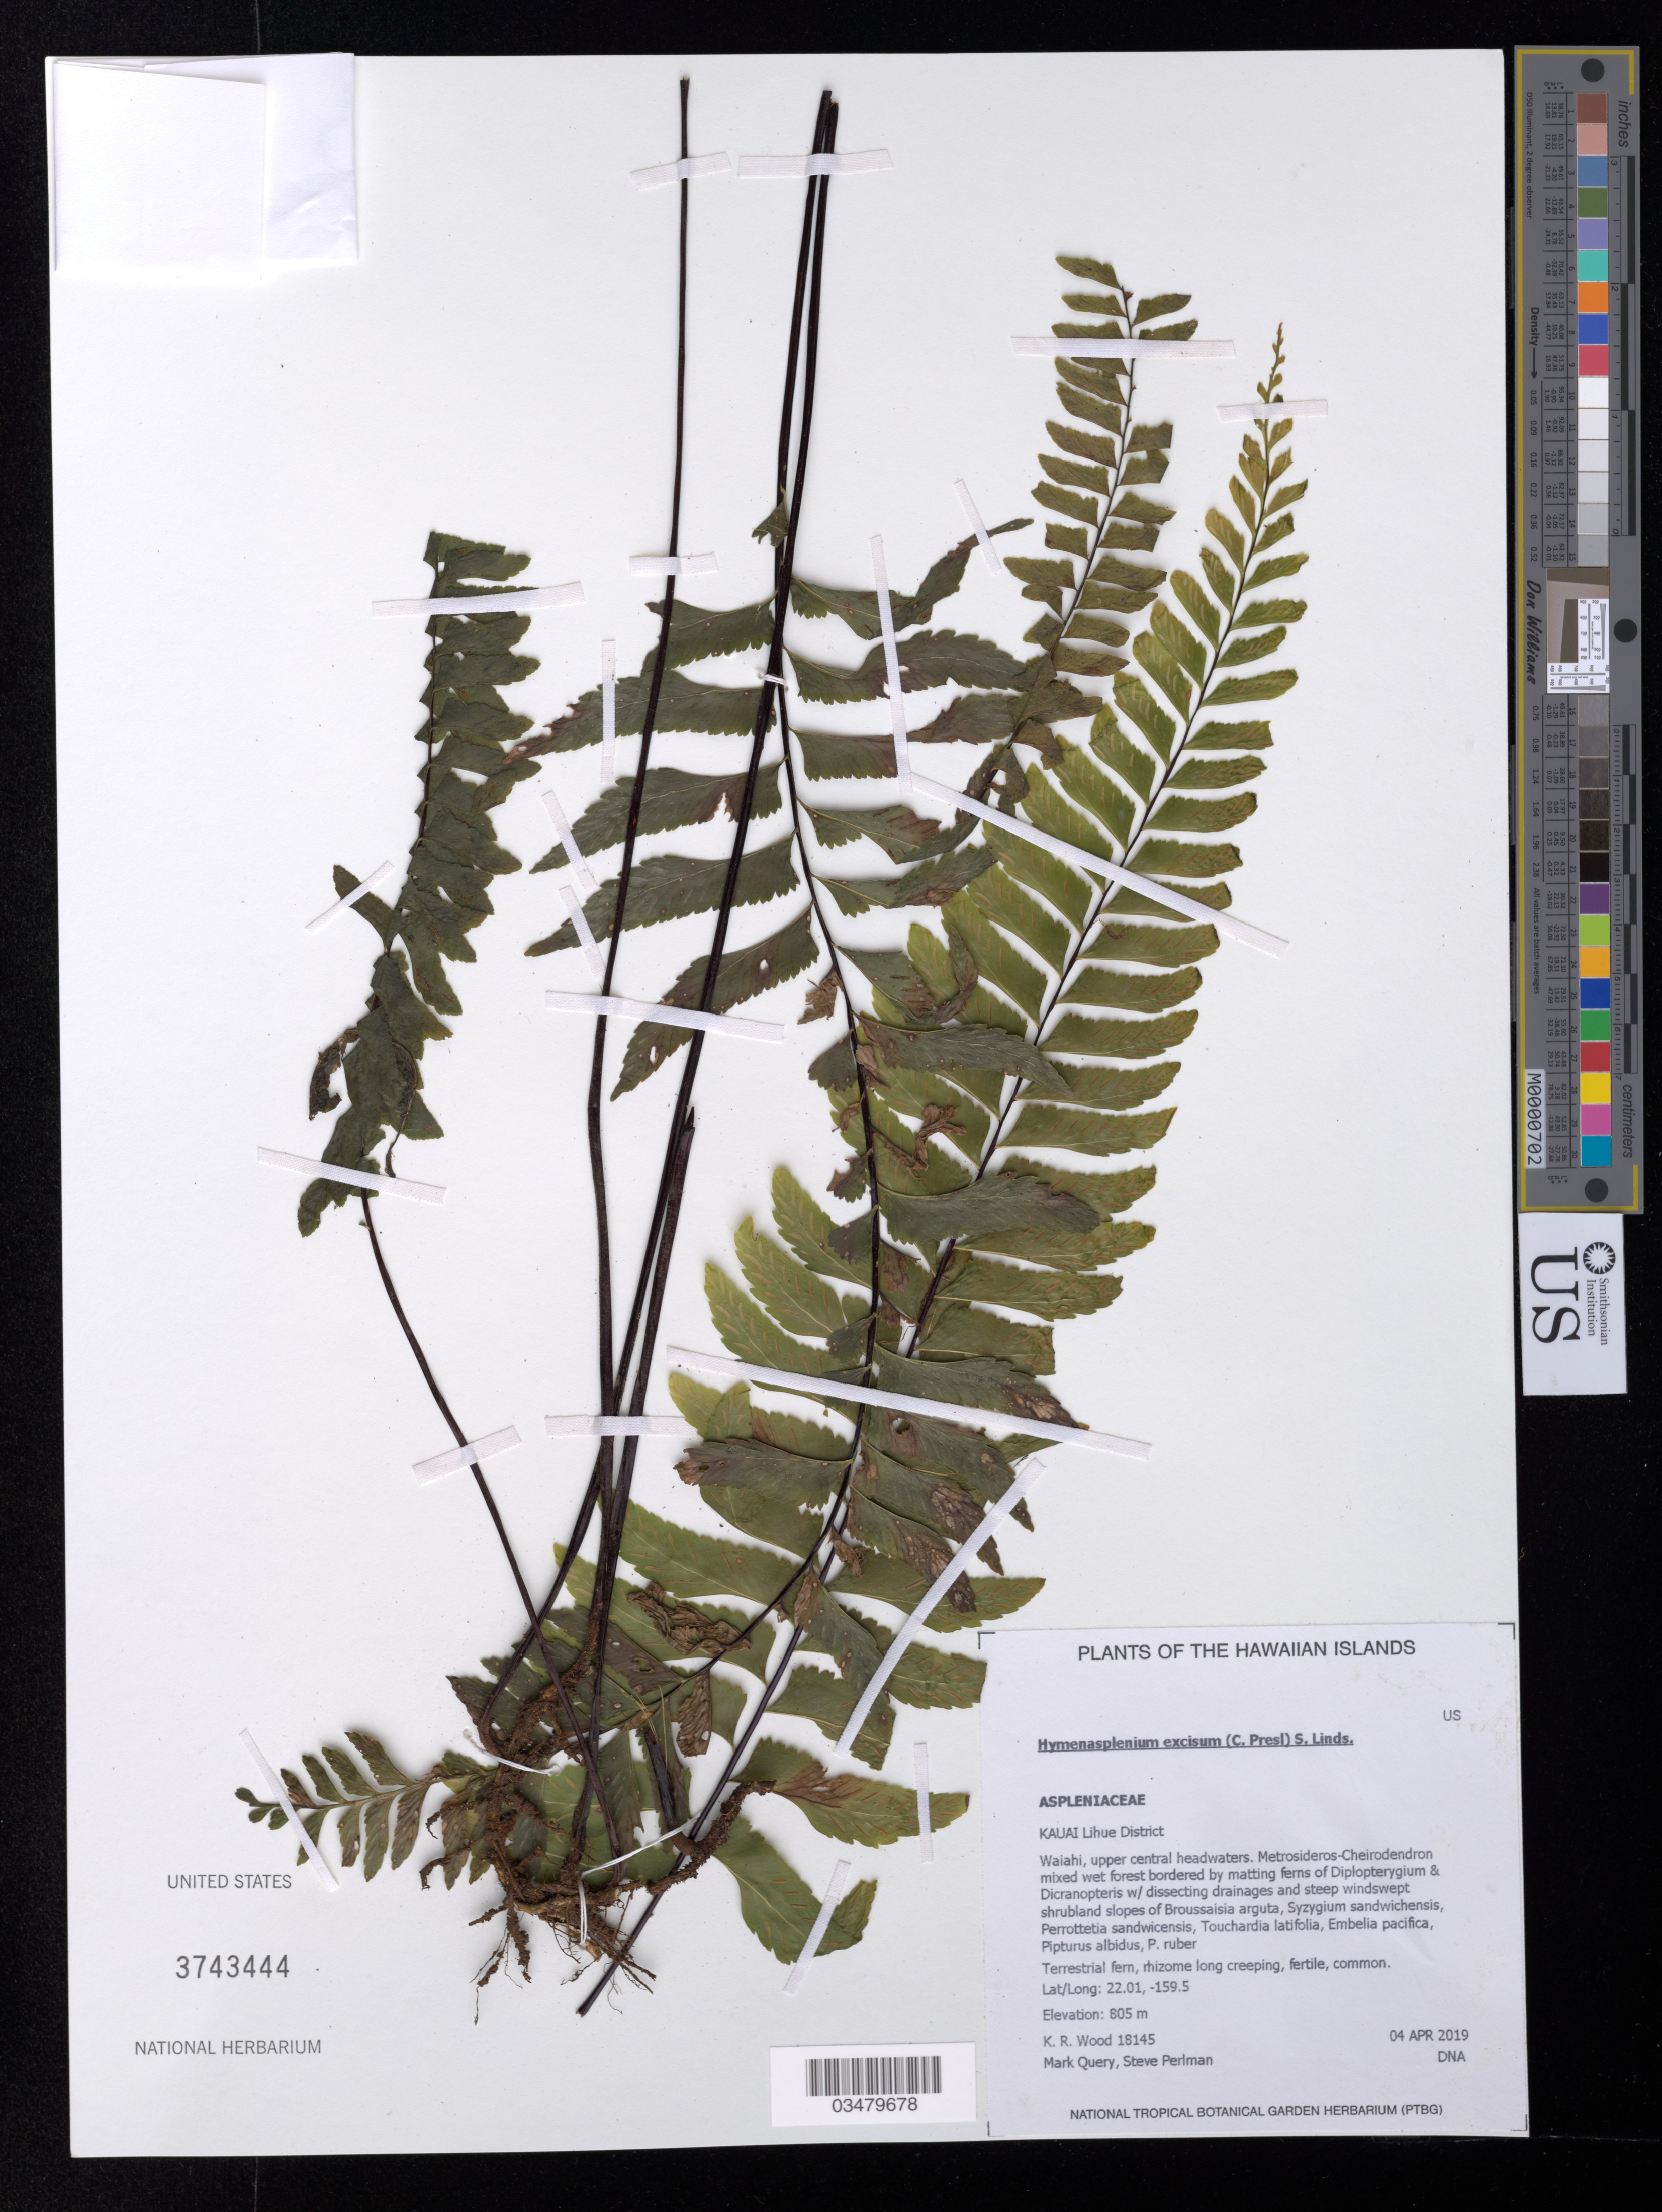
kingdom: Plantae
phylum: Tracheophyta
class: Polypodiopsida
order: Polypodiales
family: Aspleniaceae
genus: Hymenasplenium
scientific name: Hymenasplenium unilaterale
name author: (Lam.) Hayata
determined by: Wagner, W. L., (BOT), Smithsonian Institution - National Museum of Natural History (UNITED STATES)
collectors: K. R. Wood, M. Query & S. P. Perlman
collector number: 18145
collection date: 2019-04-04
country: United States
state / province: Hawaii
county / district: Kauai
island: Kaua'i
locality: Lihue District, Waiahi, upper central headwaters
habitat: Mixed wet forest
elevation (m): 805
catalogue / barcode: US 3743444